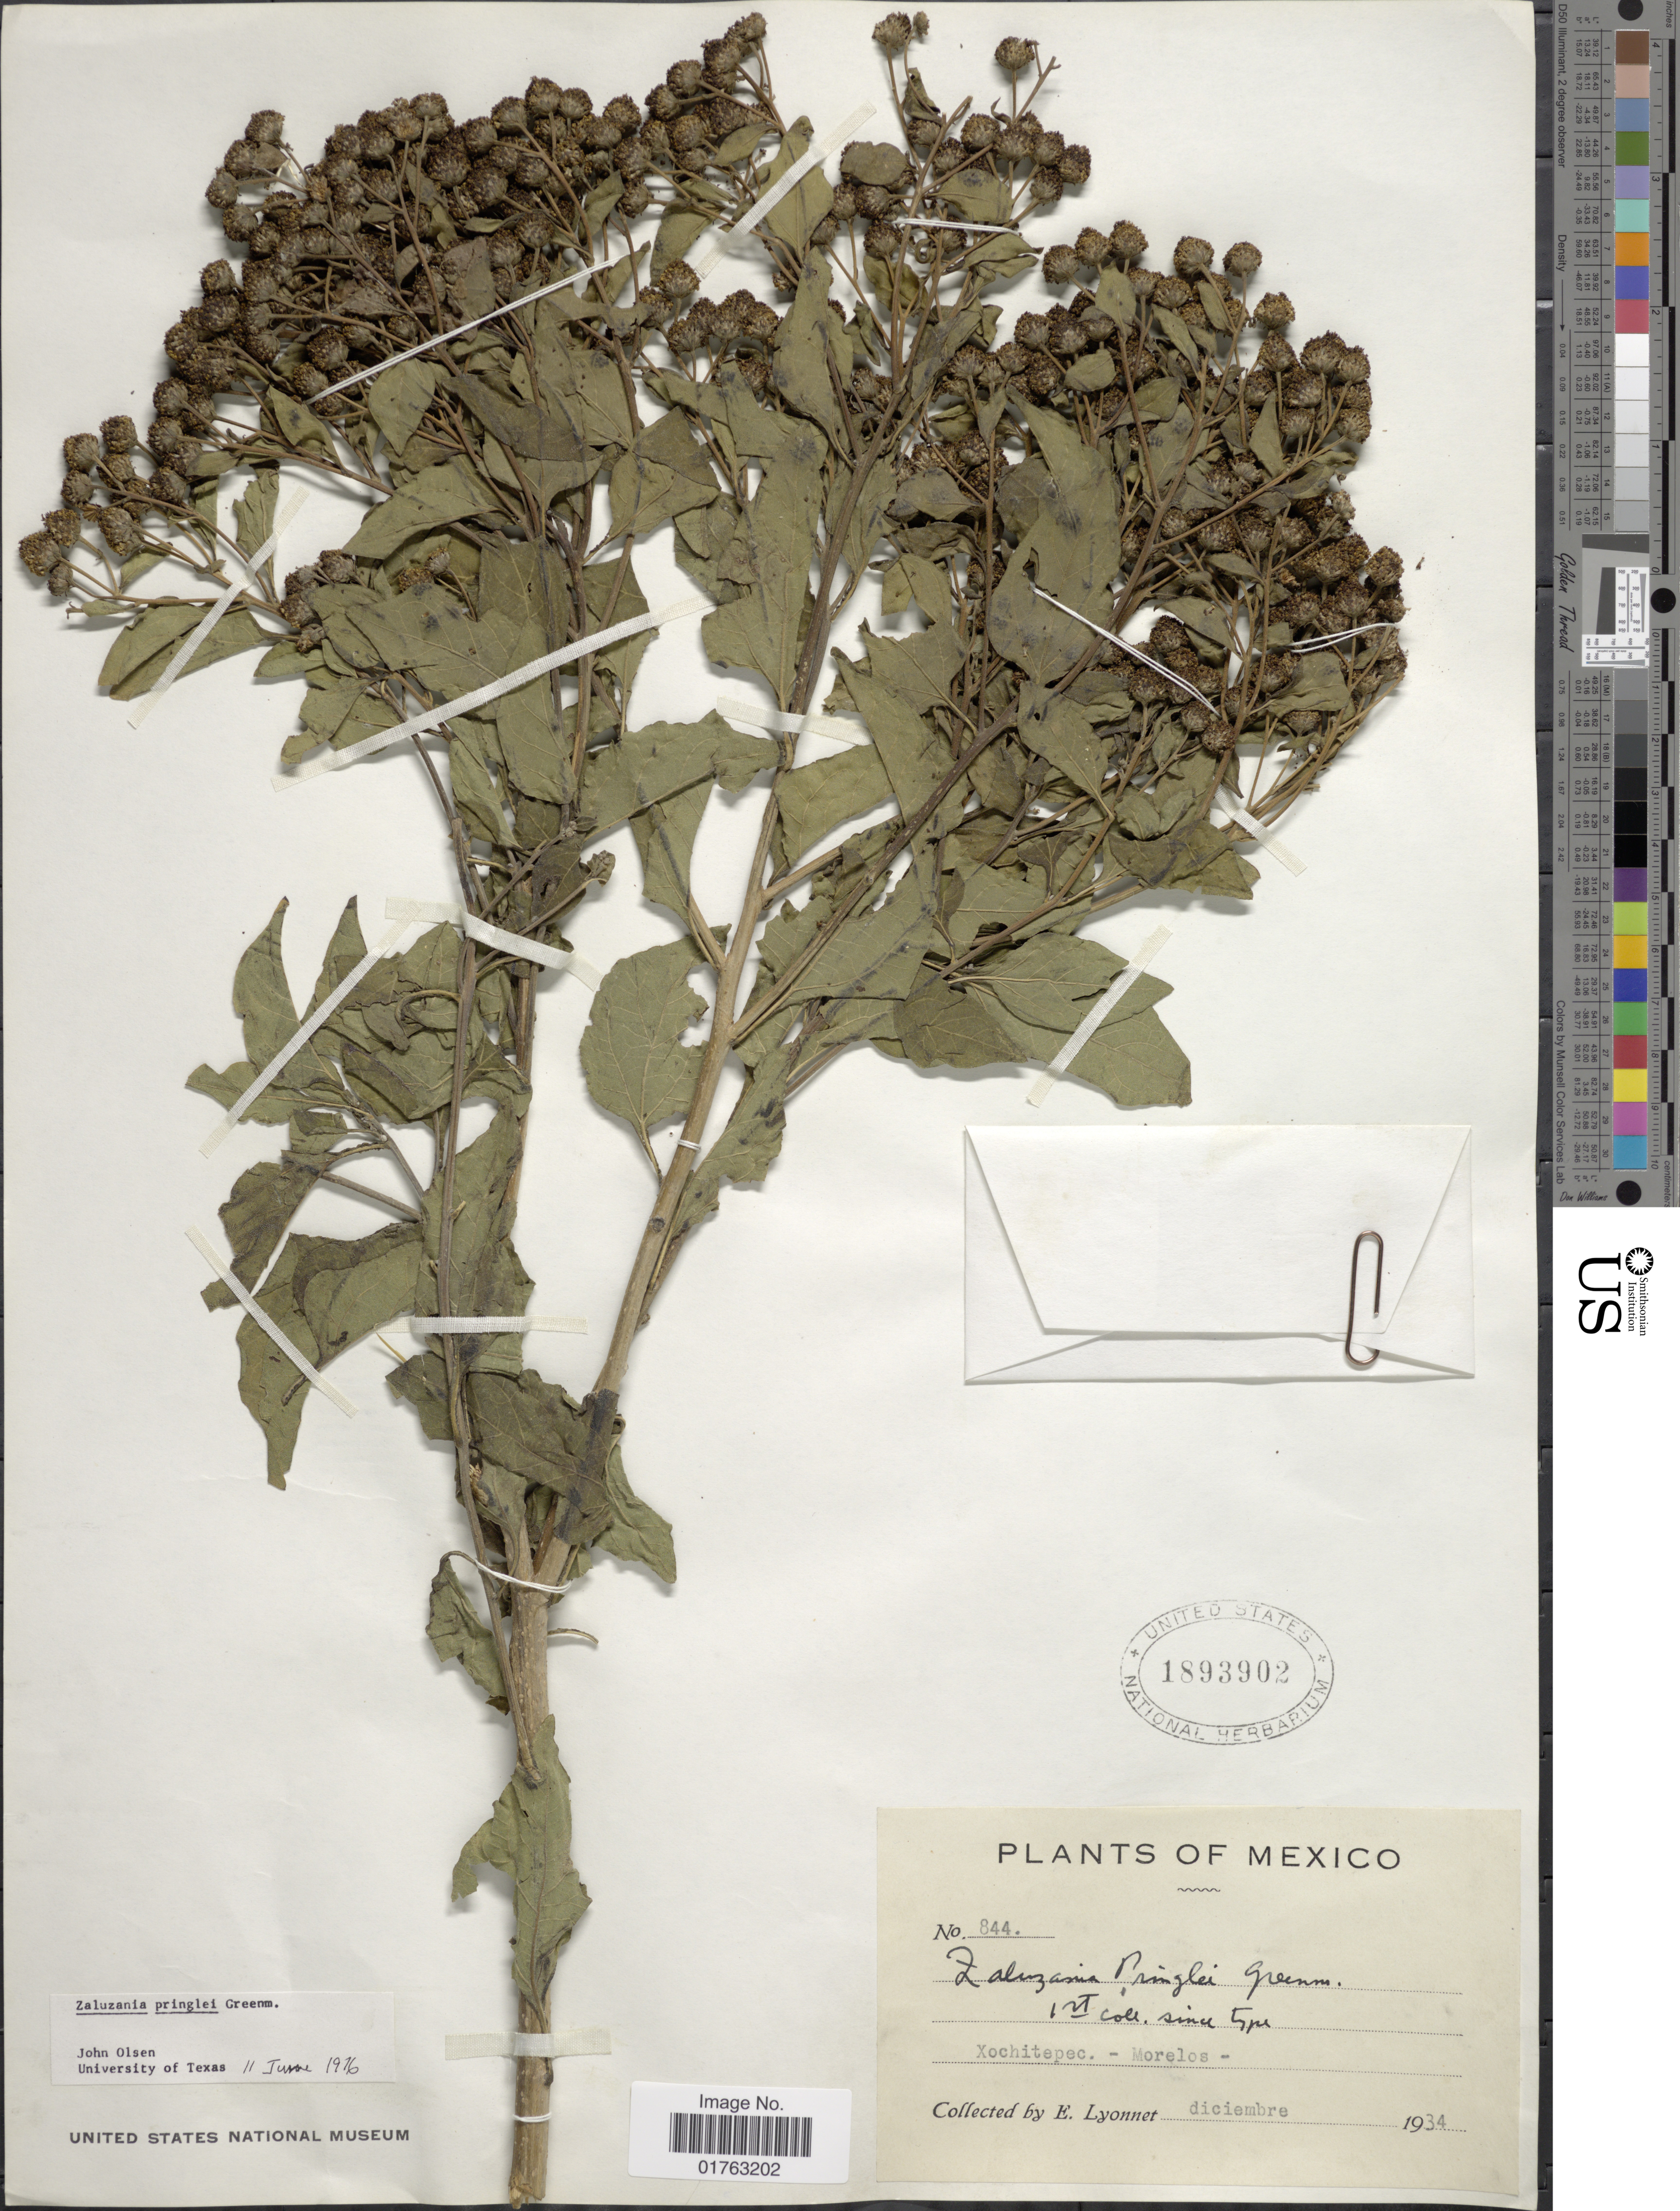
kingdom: Plantae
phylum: Tracheophyta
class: Magnoliopsida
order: Asterales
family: Asteraceae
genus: Zaluzania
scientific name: Zaluzania pringlei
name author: Greenm.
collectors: E. Lyonnet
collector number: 844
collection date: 1934-12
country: Mexico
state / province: Morelos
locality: Xochitepec.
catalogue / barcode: US 1893902